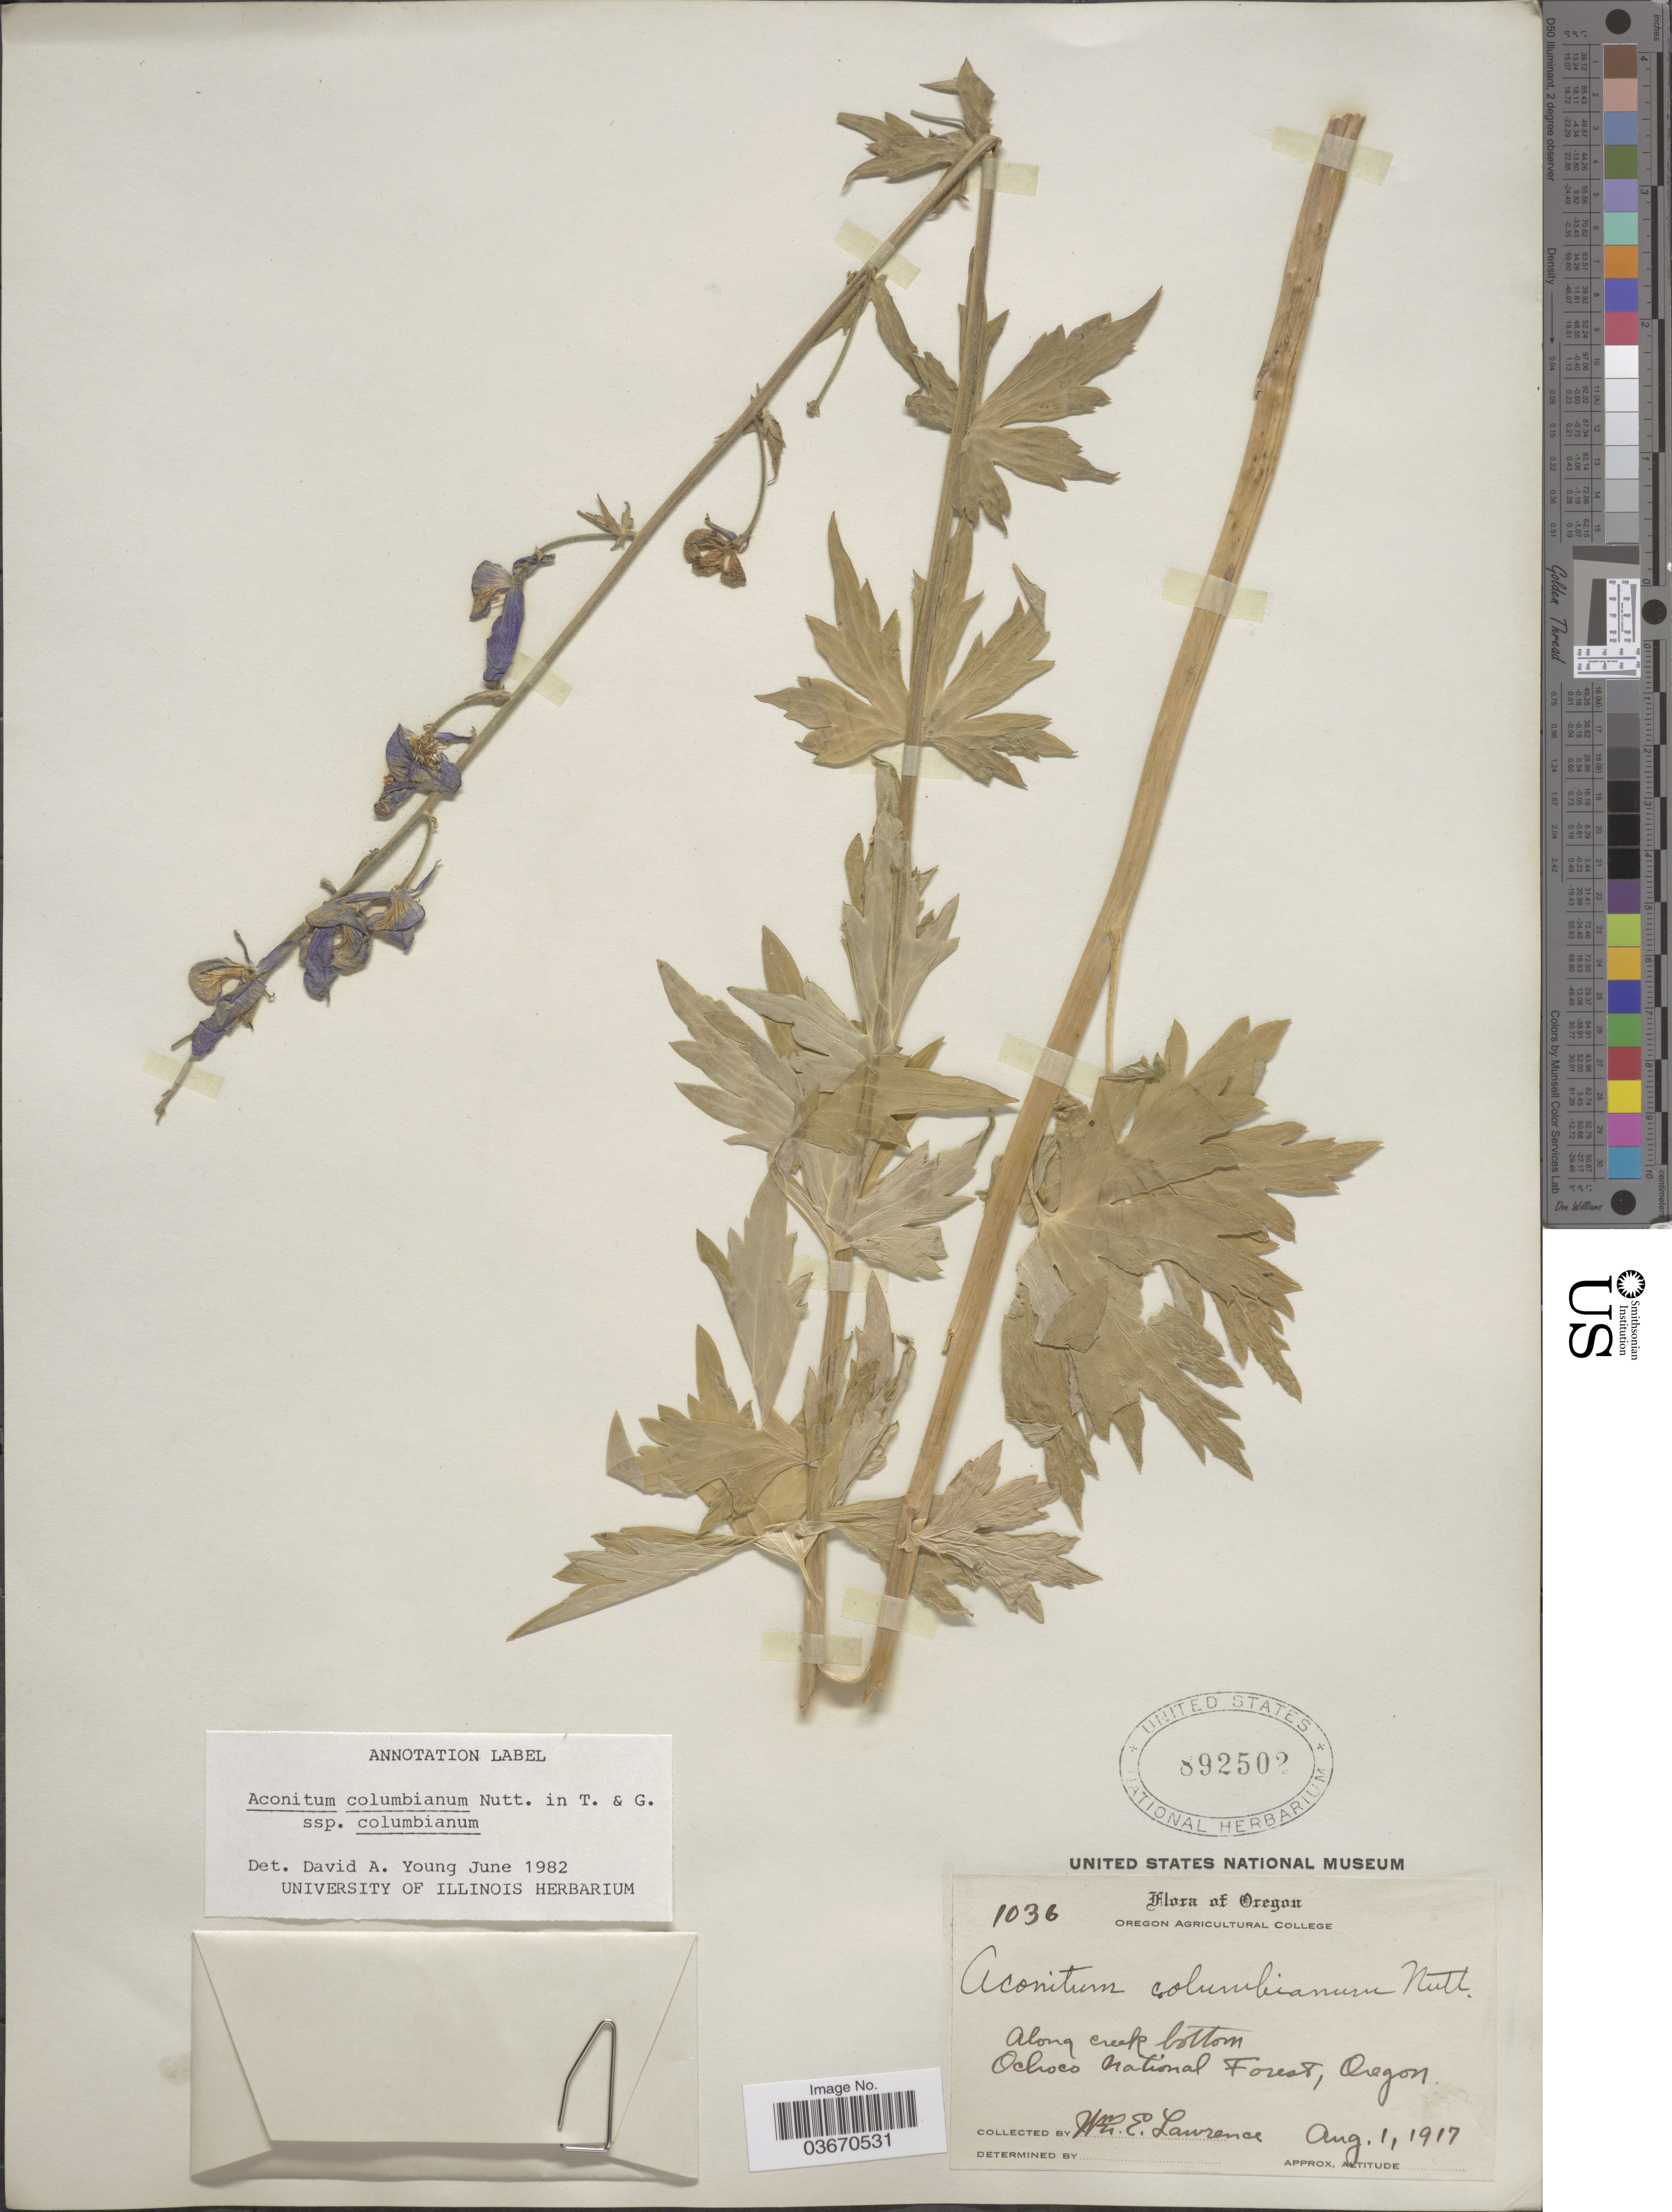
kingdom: Plantae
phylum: Tracheophyta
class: Magnoliopsida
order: Ranunculales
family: Ranunculaceae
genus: Aconitum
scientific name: Aconitum columbianum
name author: Nutt.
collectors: W. Lawrence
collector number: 1036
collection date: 1917-08-01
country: United States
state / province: Oregon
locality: Along creek bottom. Ochoco National Forest.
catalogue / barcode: US 892502